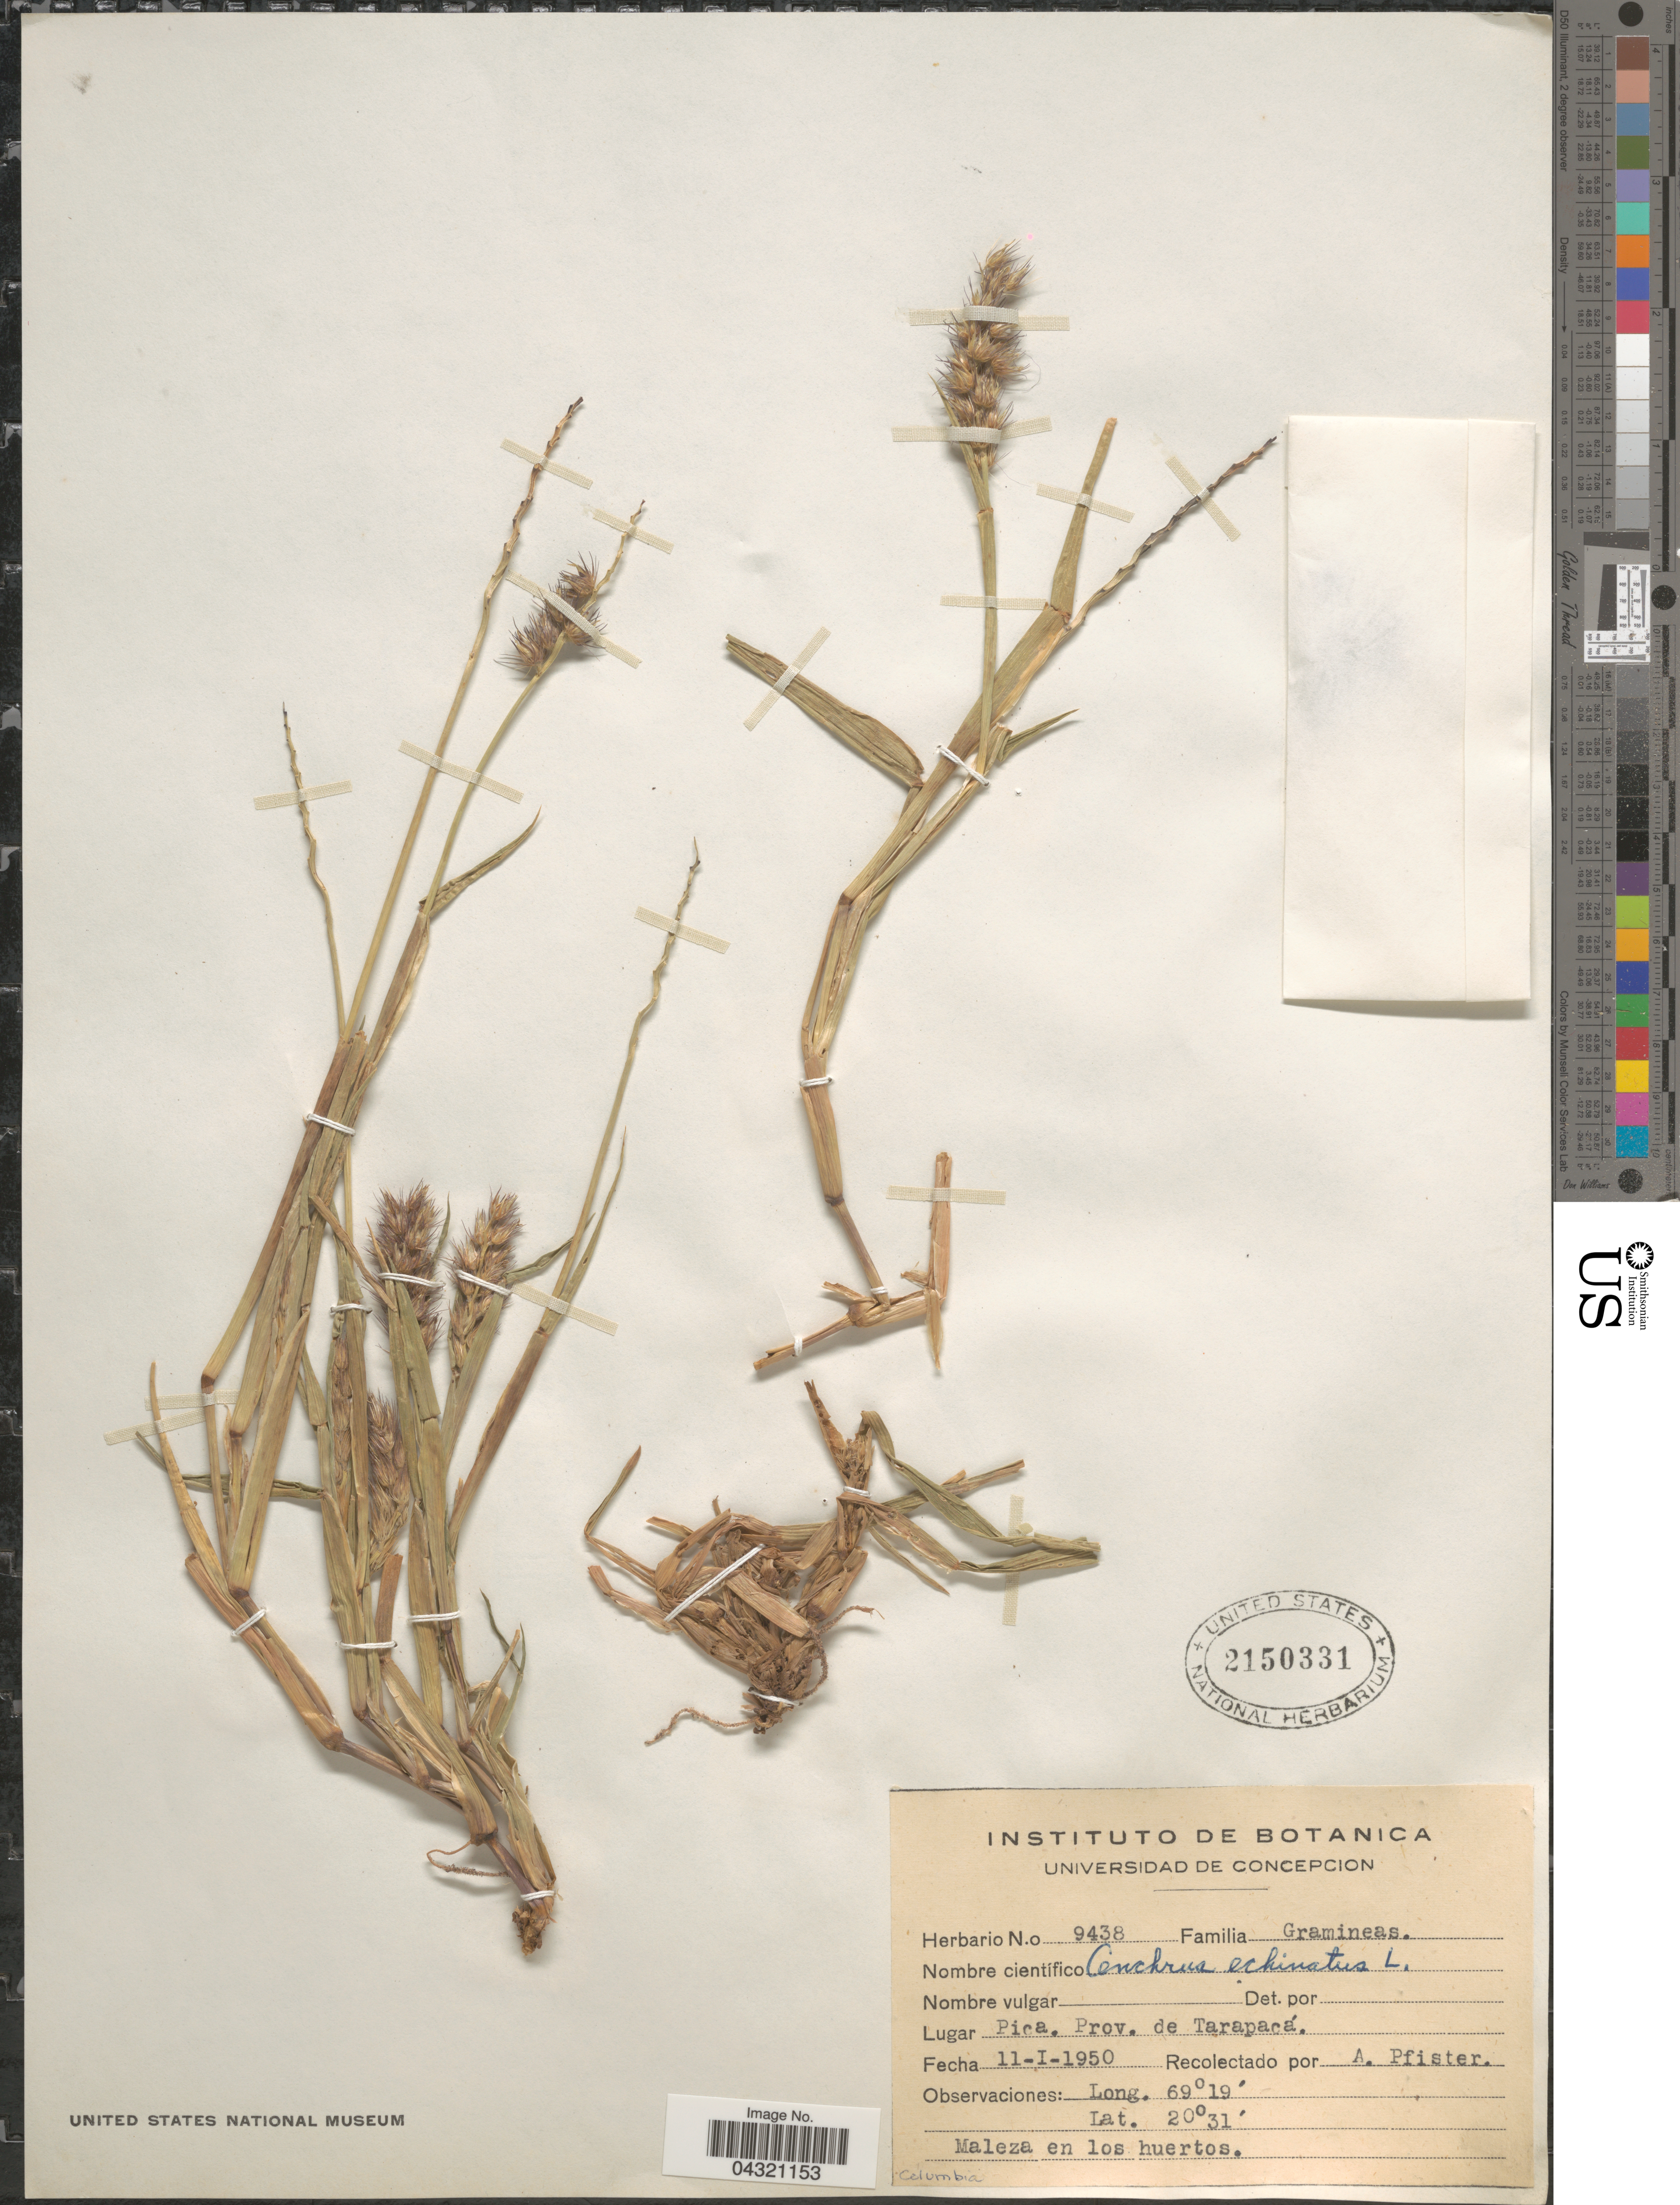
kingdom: Plantae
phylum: Tracheophyta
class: Liliopsida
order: Poales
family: Poaceae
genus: Cenchrus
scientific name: Cenchrus echinatus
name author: L.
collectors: A. Pfister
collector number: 9438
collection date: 1950-01-11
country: Colombia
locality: Pica. Prov. de Tarapacá.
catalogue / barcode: US 2150331